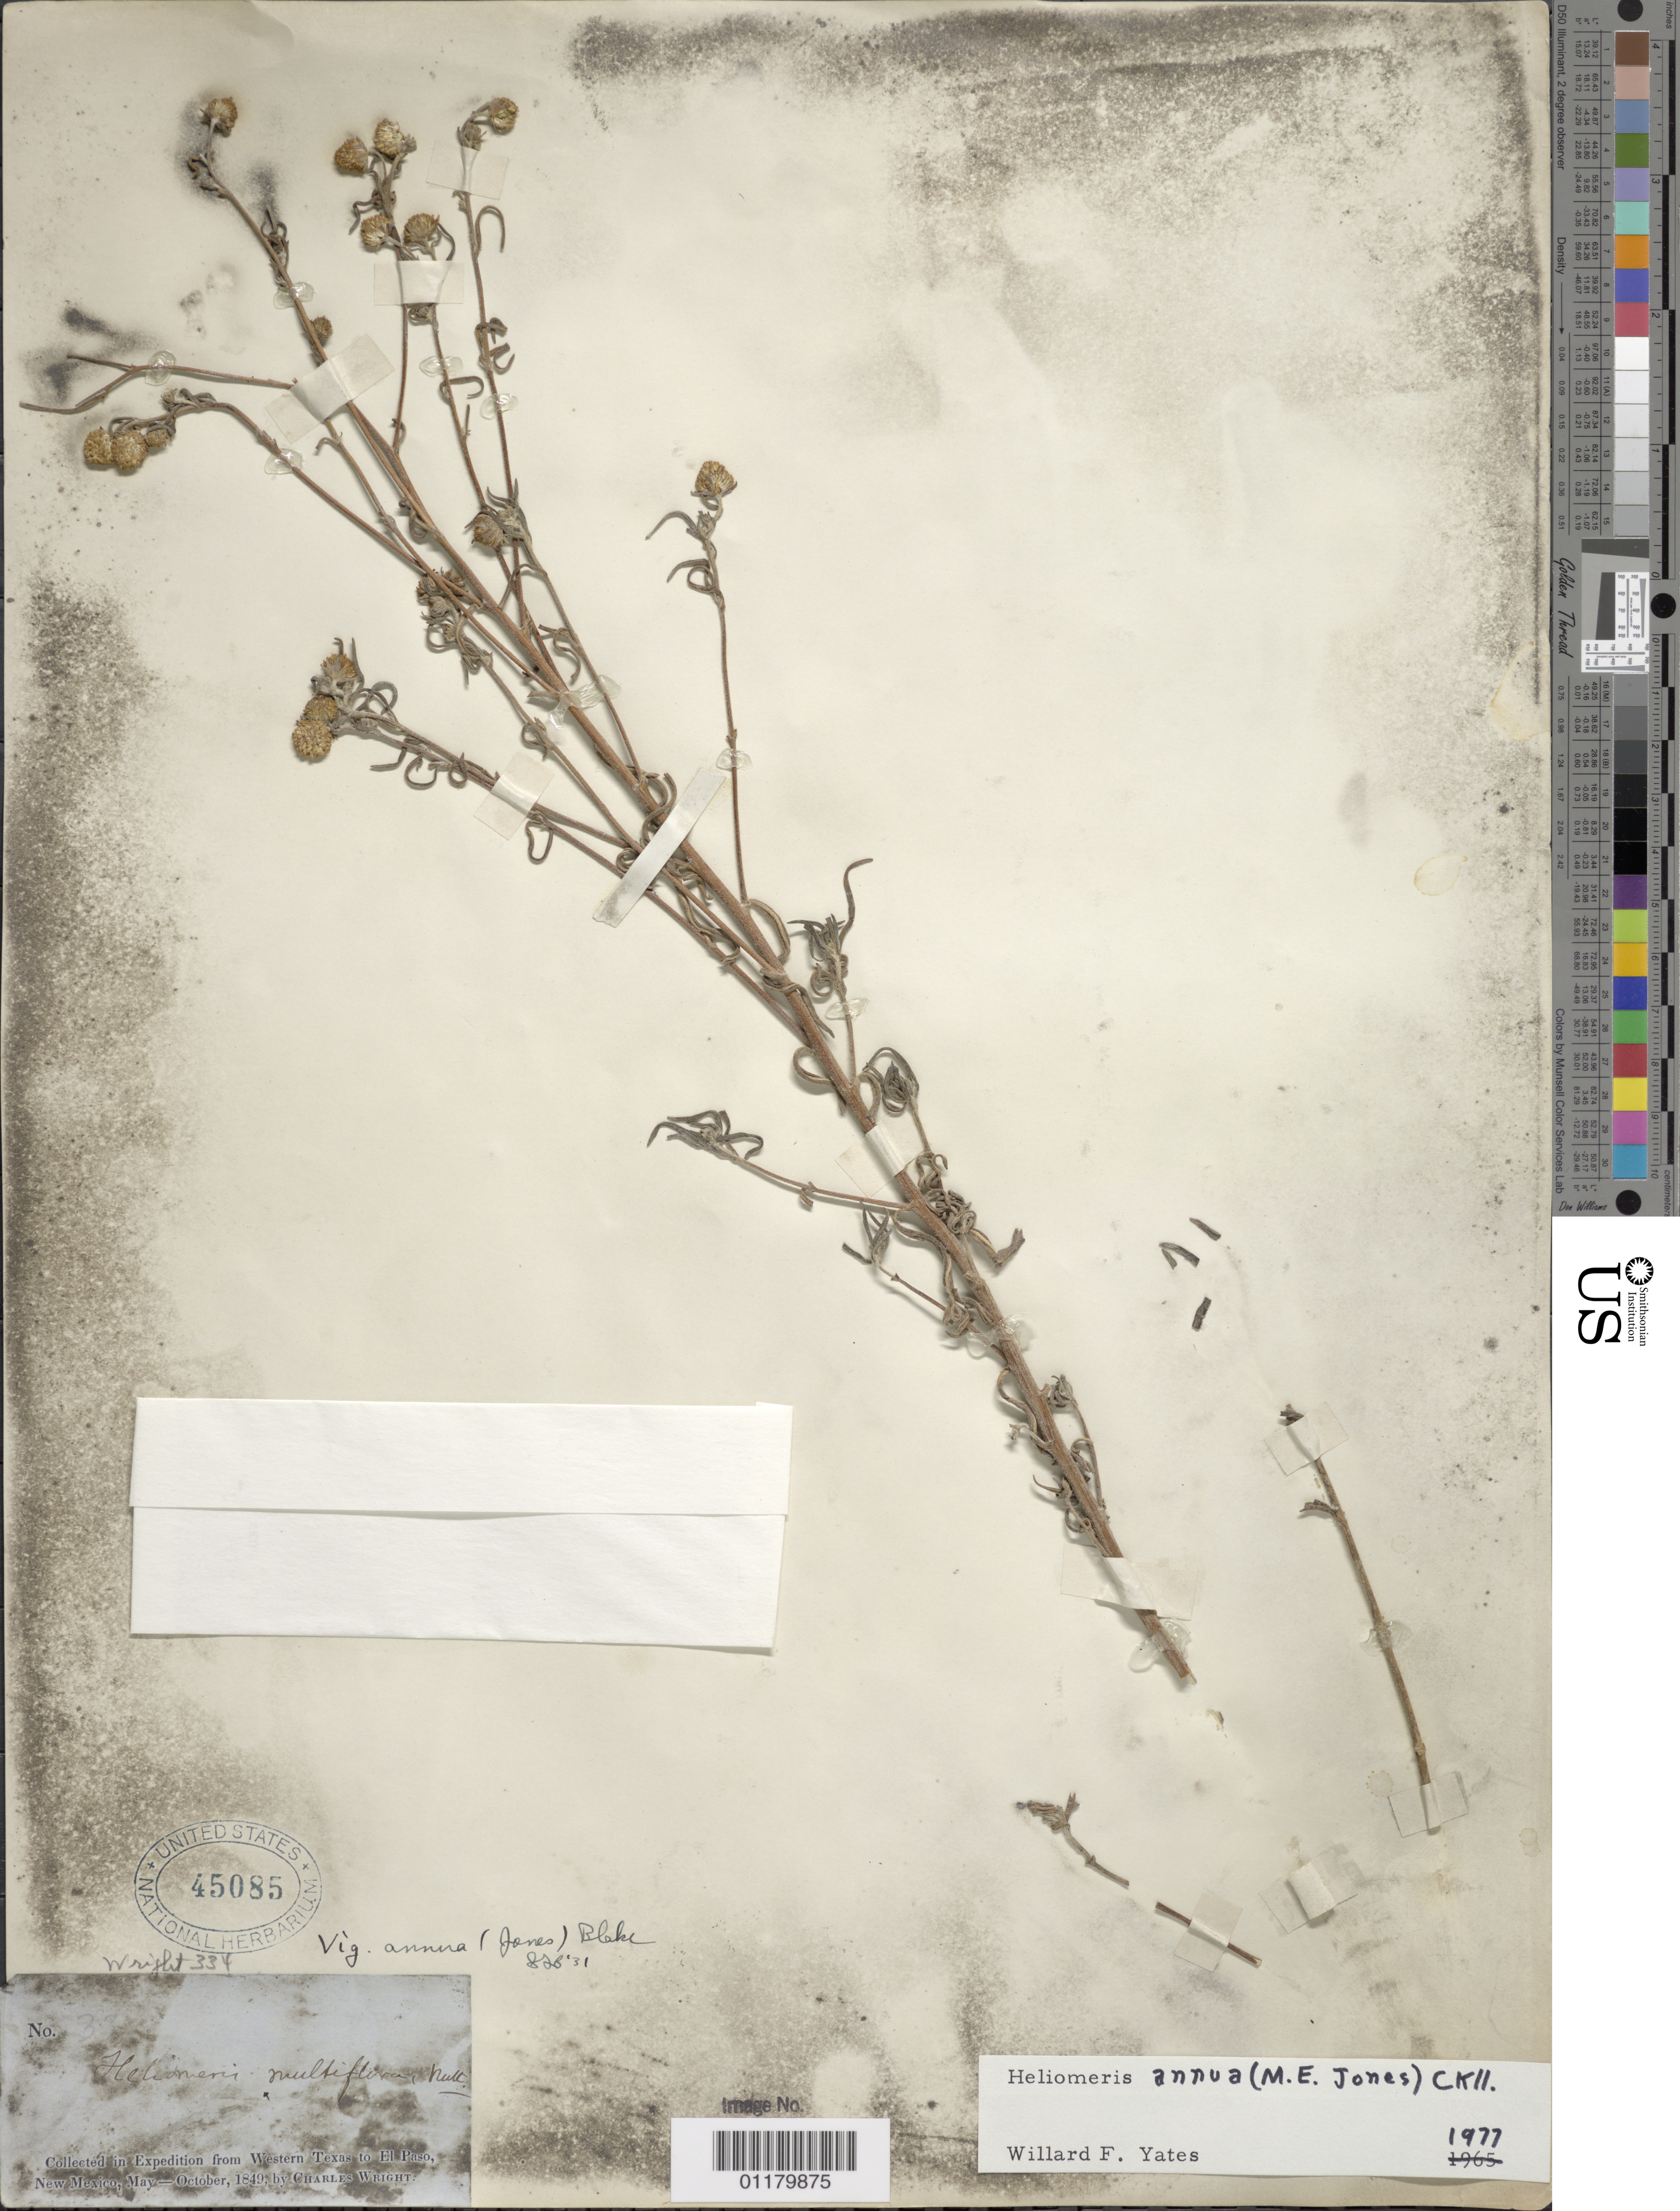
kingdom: Plantae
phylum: Tracheophyta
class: Magnoliopsida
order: Asterales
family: Asteraceae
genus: Heliomeris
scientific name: Heliomeris annua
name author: (M.E. Jones) Cockerell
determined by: Yates, W. F.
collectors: C. Wright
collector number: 334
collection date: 1849-05/1849-10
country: United States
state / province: New Mexico / Texas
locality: from Western Texas to El Paso, New Mexico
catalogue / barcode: US 45085